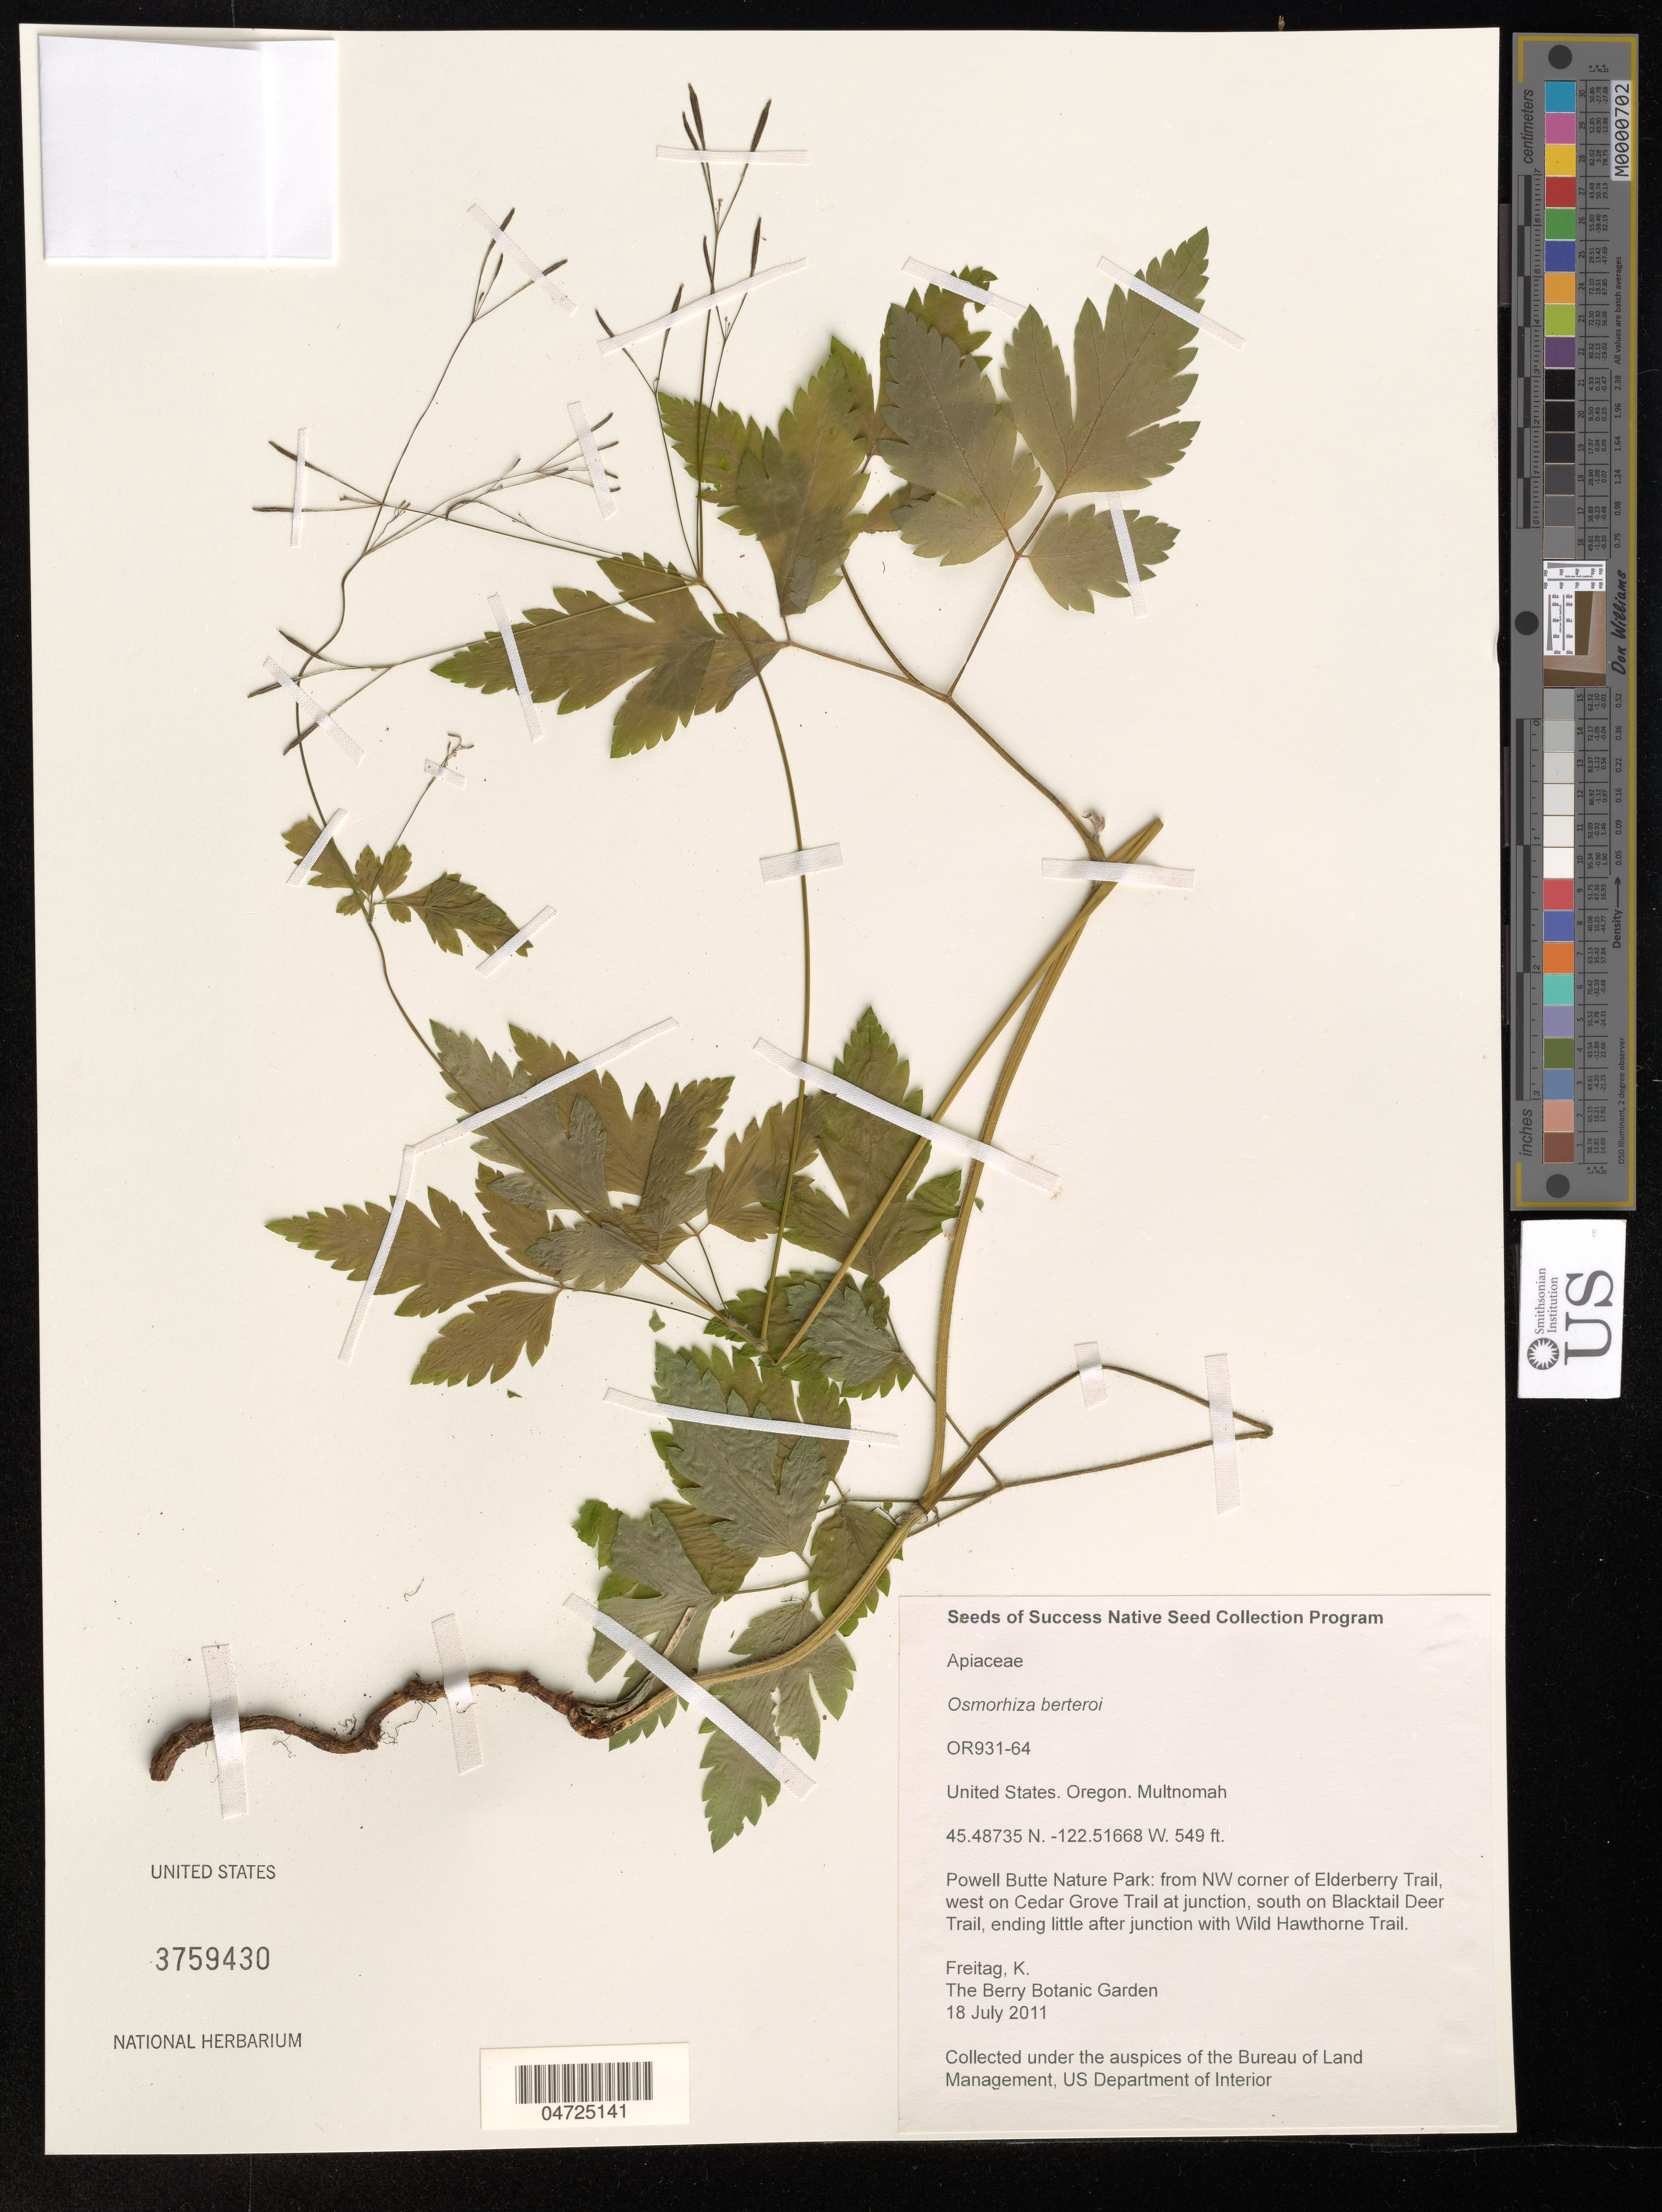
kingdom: Plantae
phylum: Tracheophyta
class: Magnoliopsida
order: Apiales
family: Apiaceae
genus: Osmorhiza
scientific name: Osmorhiza berteroi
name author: DC.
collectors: K. Freitag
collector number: OR931-64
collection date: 2011-07-18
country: United States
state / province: Oregon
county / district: Multnomah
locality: Multnomah. Powell Butte Nature Park: from NW corner of Elderberry Trail, west on Cedar Grove Trail at junction, south on Blacktail Deer Trail, ending little after junction with Wild Hawthorne Trail.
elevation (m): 167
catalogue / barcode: US 3759430